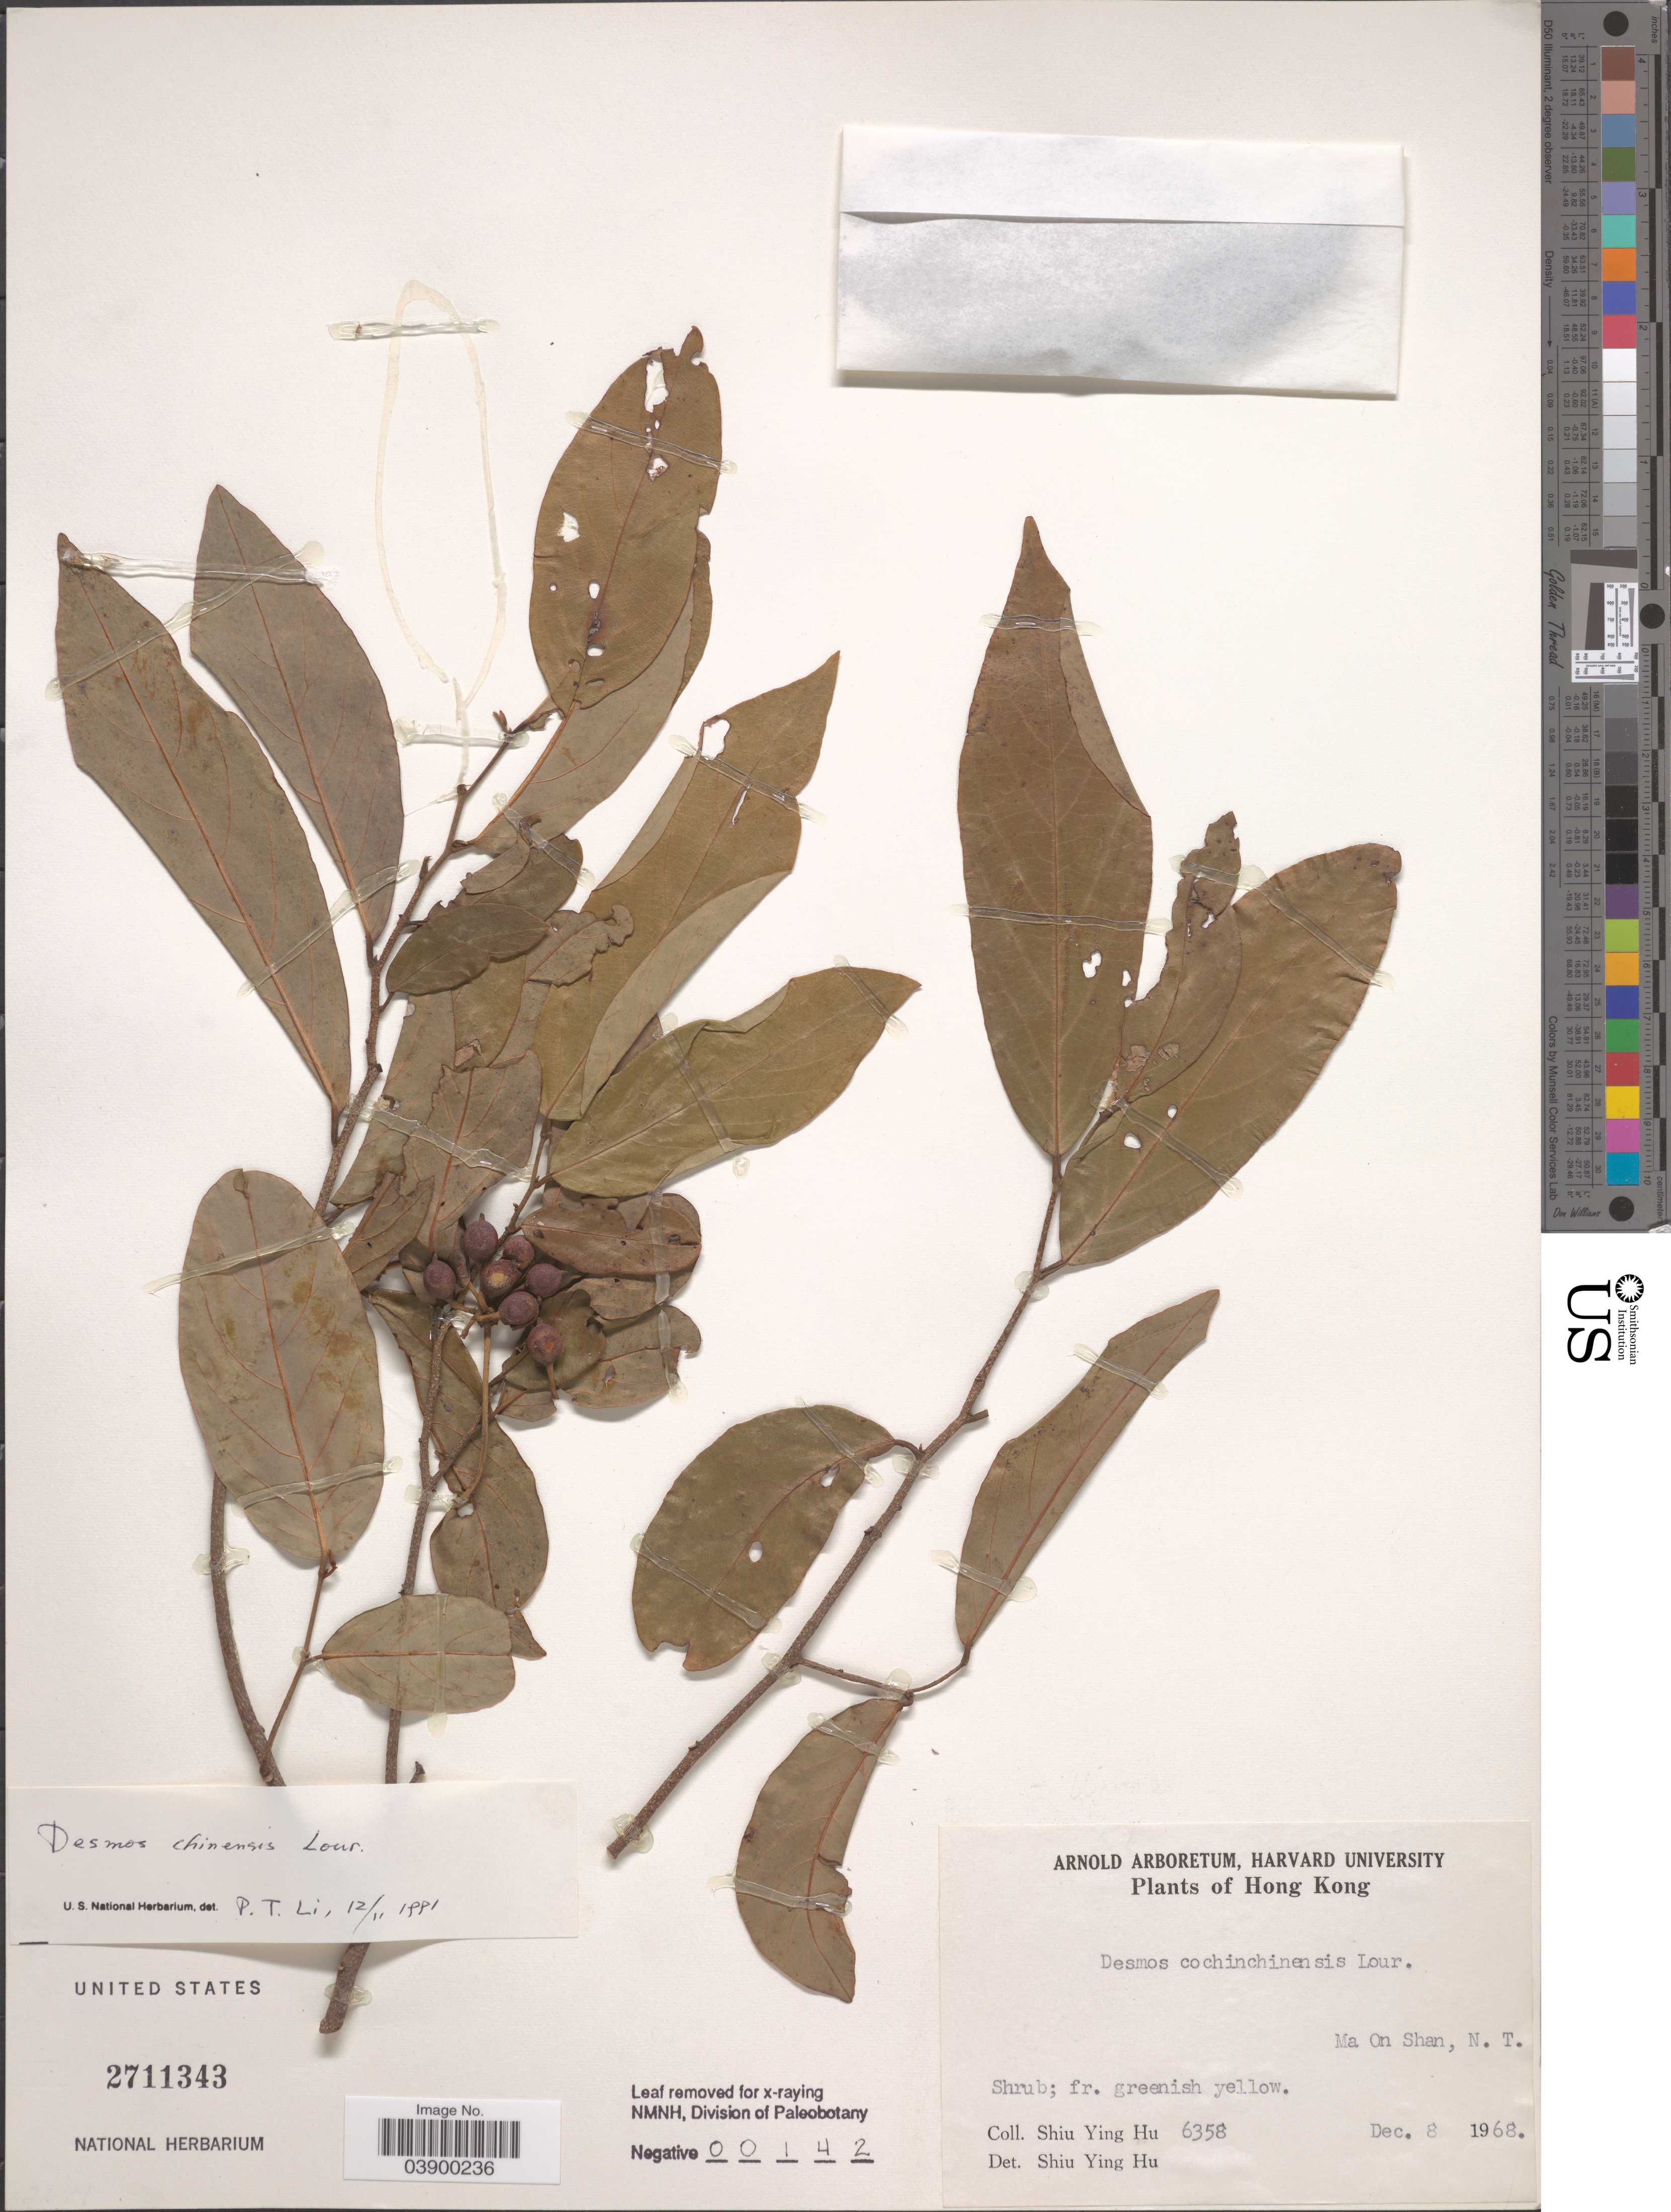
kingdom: Plantae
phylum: Tracheophyta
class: Magnoliopsida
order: Magnoliales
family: Annonaceae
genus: Desmos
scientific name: Desmos chinensis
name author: Lour.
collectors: S. Y. Hu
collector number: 6358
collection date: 1968-12-08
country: China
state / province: Hong Kong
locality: Ma On Shan, N. T.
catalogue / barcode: US 2711343